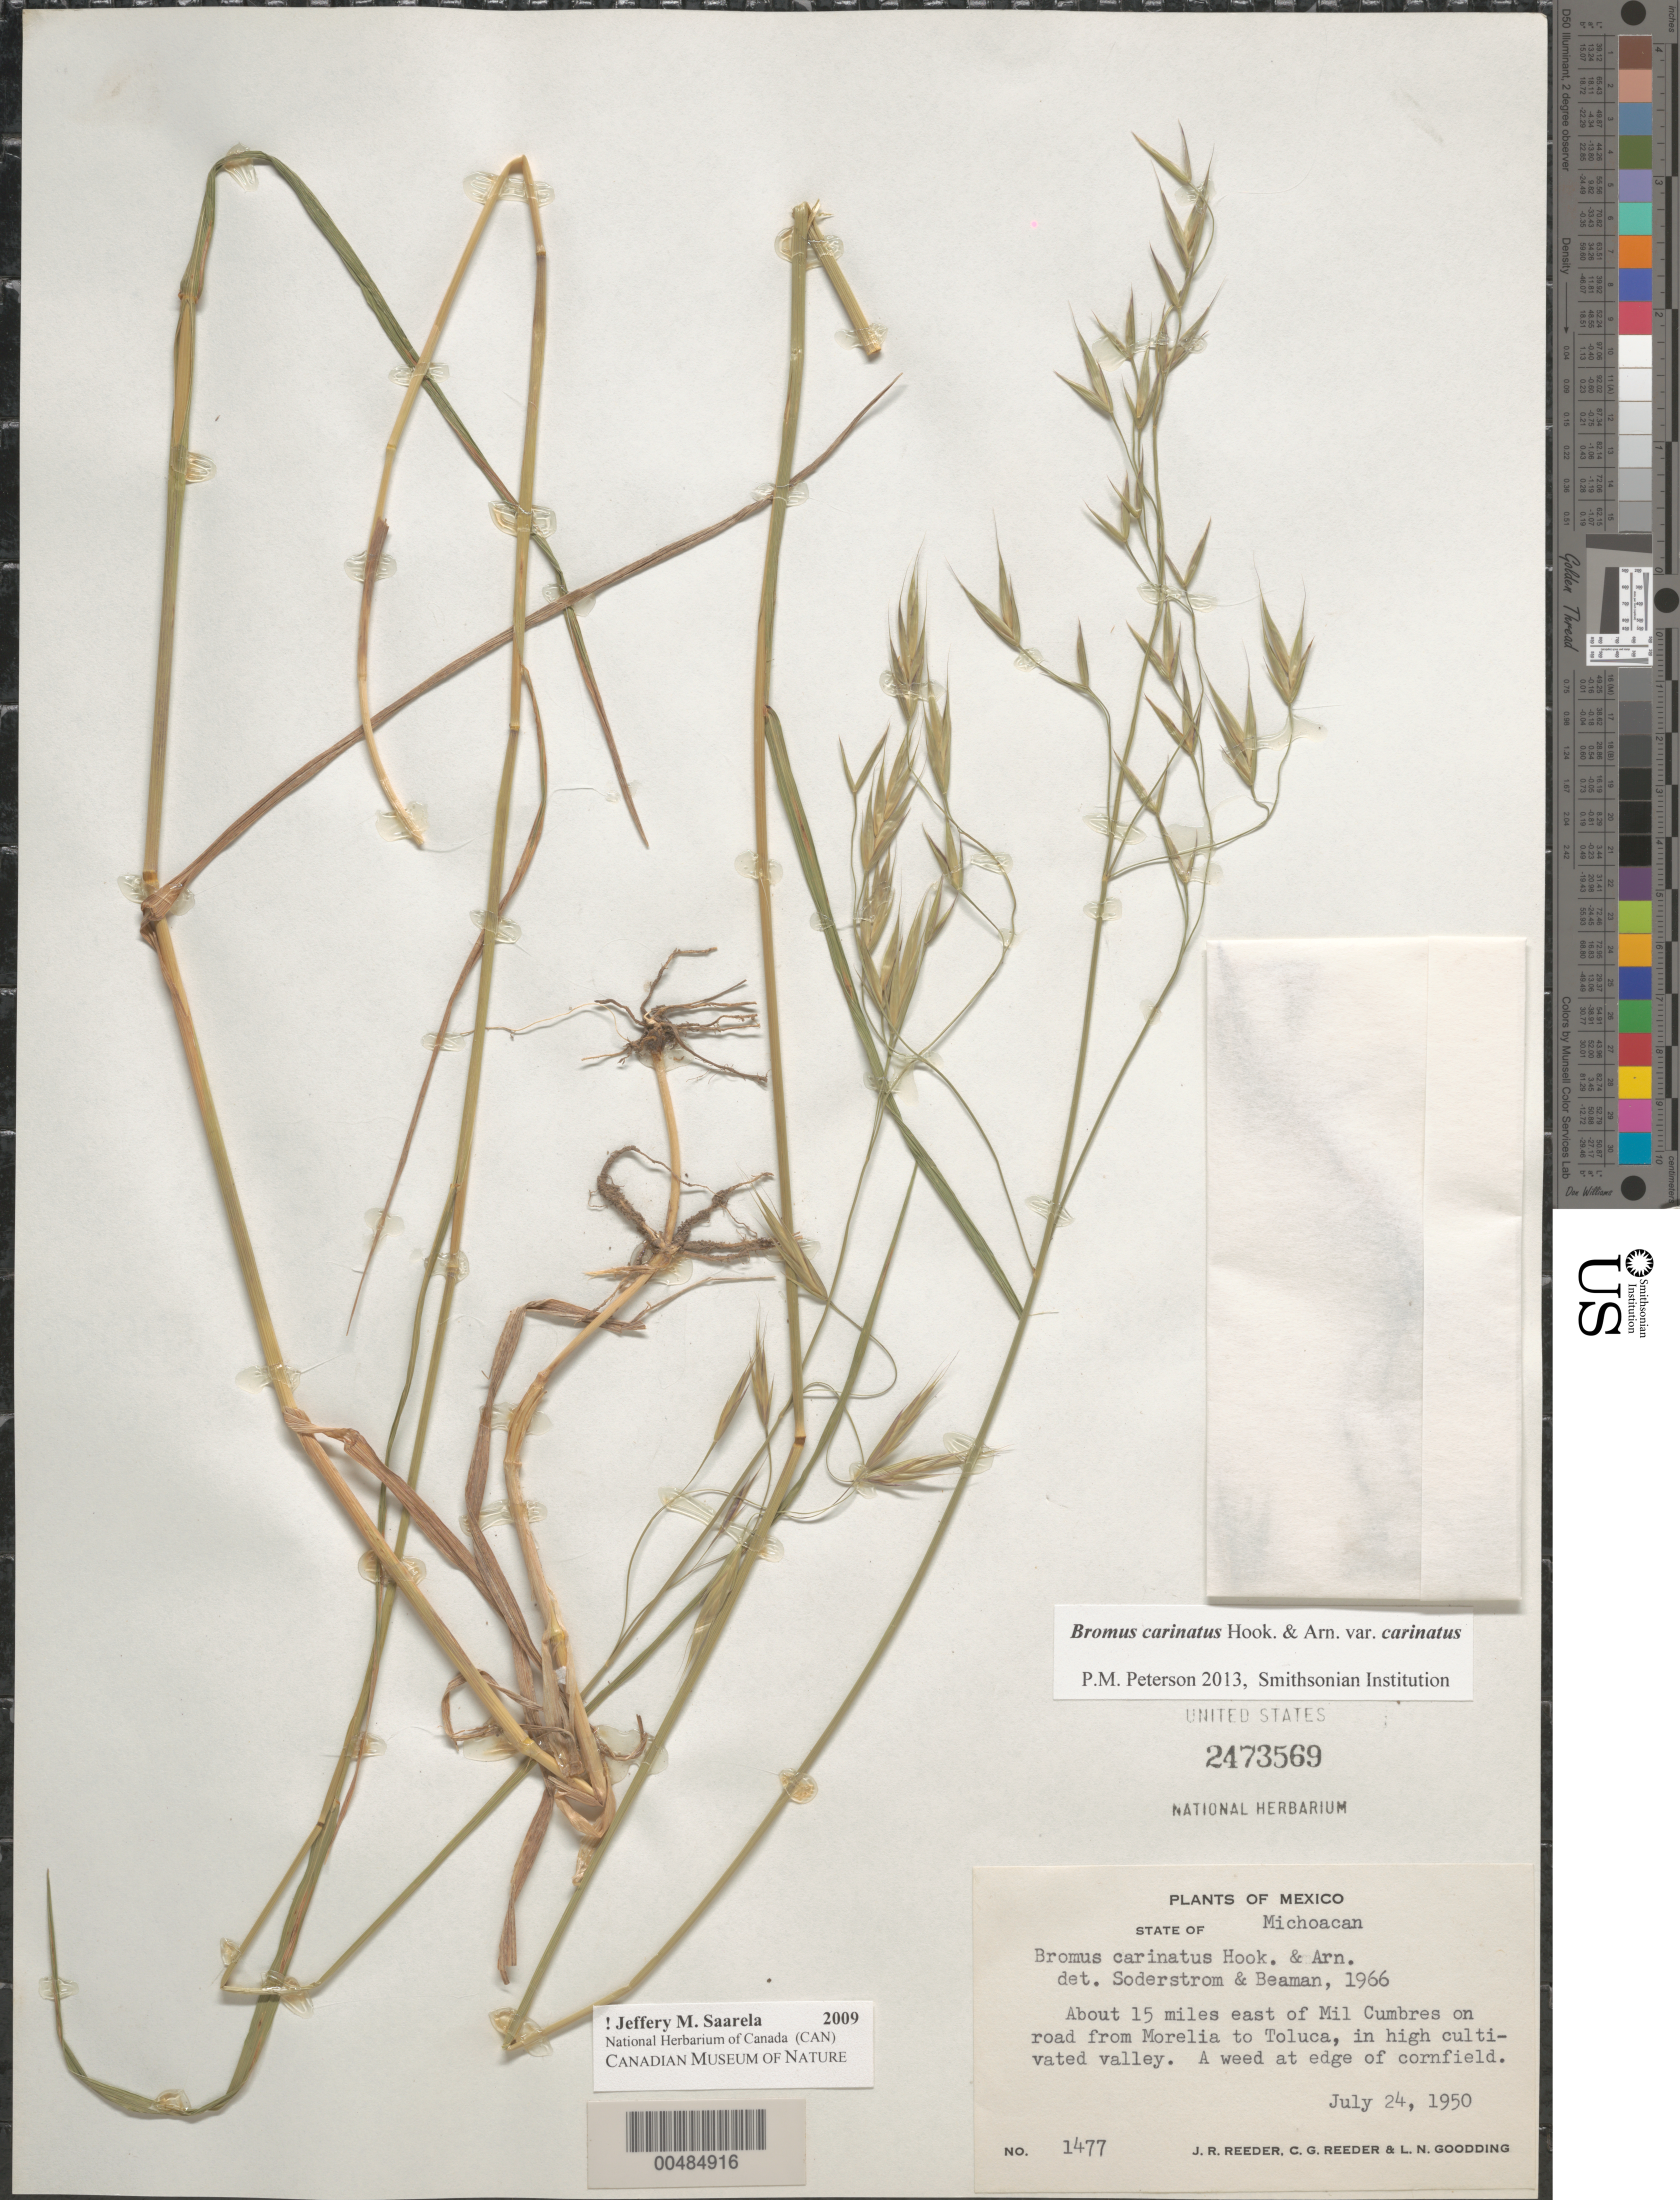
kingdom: Plantae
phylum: Tracheophyta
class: Liliopsida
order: Poales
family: Poaceae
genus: Bromus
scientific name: Bromus carinatus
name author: Hook. & Arn.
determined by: Soderstrom, T. R.; Beaman, J. H.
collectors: J. R. Reeder, C. G. Reeder & L. N. Goodding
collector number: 1477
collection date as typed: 24 Jul 1950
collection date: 1950-07-24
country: Mexico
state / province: Michoacán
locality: About 15 mi E of Mil Cumbres on road from Morelia to Toluca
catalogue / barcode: US 2473569